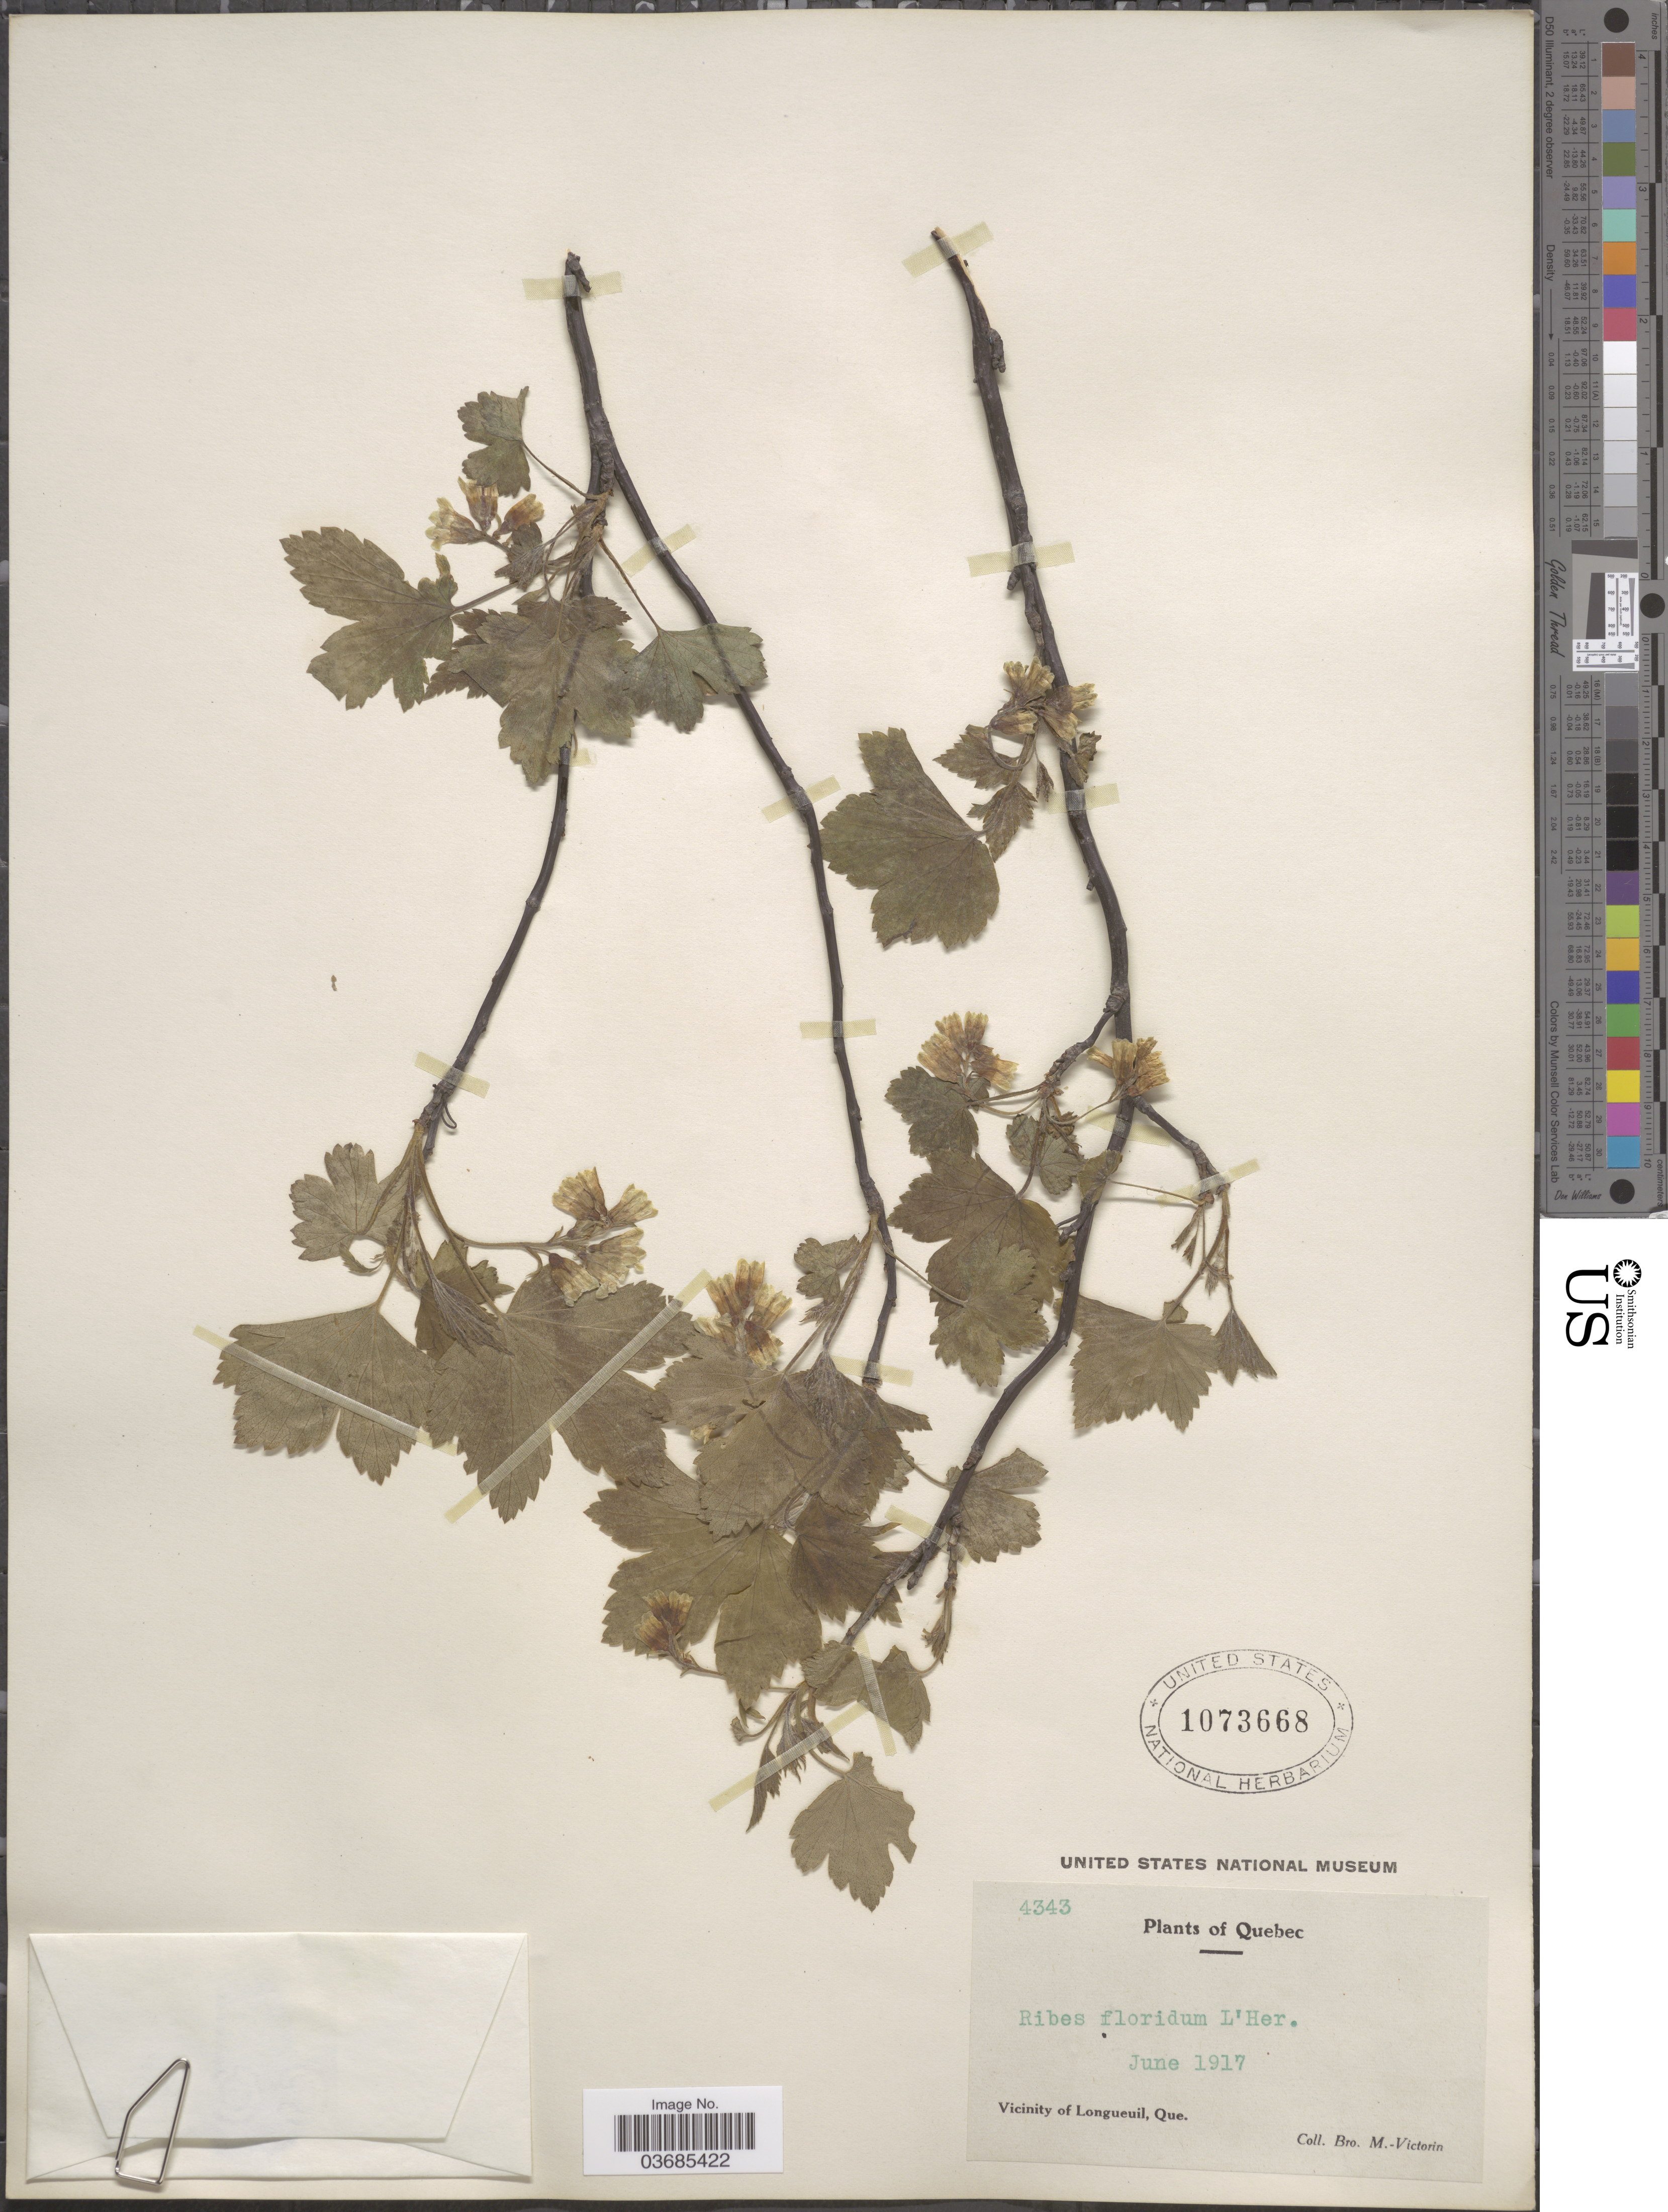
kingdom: Plantae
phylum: Tracheophyta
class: Magnoliopsida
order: Saxifragales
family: Grossulariaceae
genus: Ribes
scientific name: Ribes americanum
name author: Mill.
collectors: Fr. Marie-Victorin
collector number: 4343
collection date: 1917-06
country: Canada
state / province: Quebec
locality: Vicinity of Longueuil.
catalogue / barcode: US 1073668